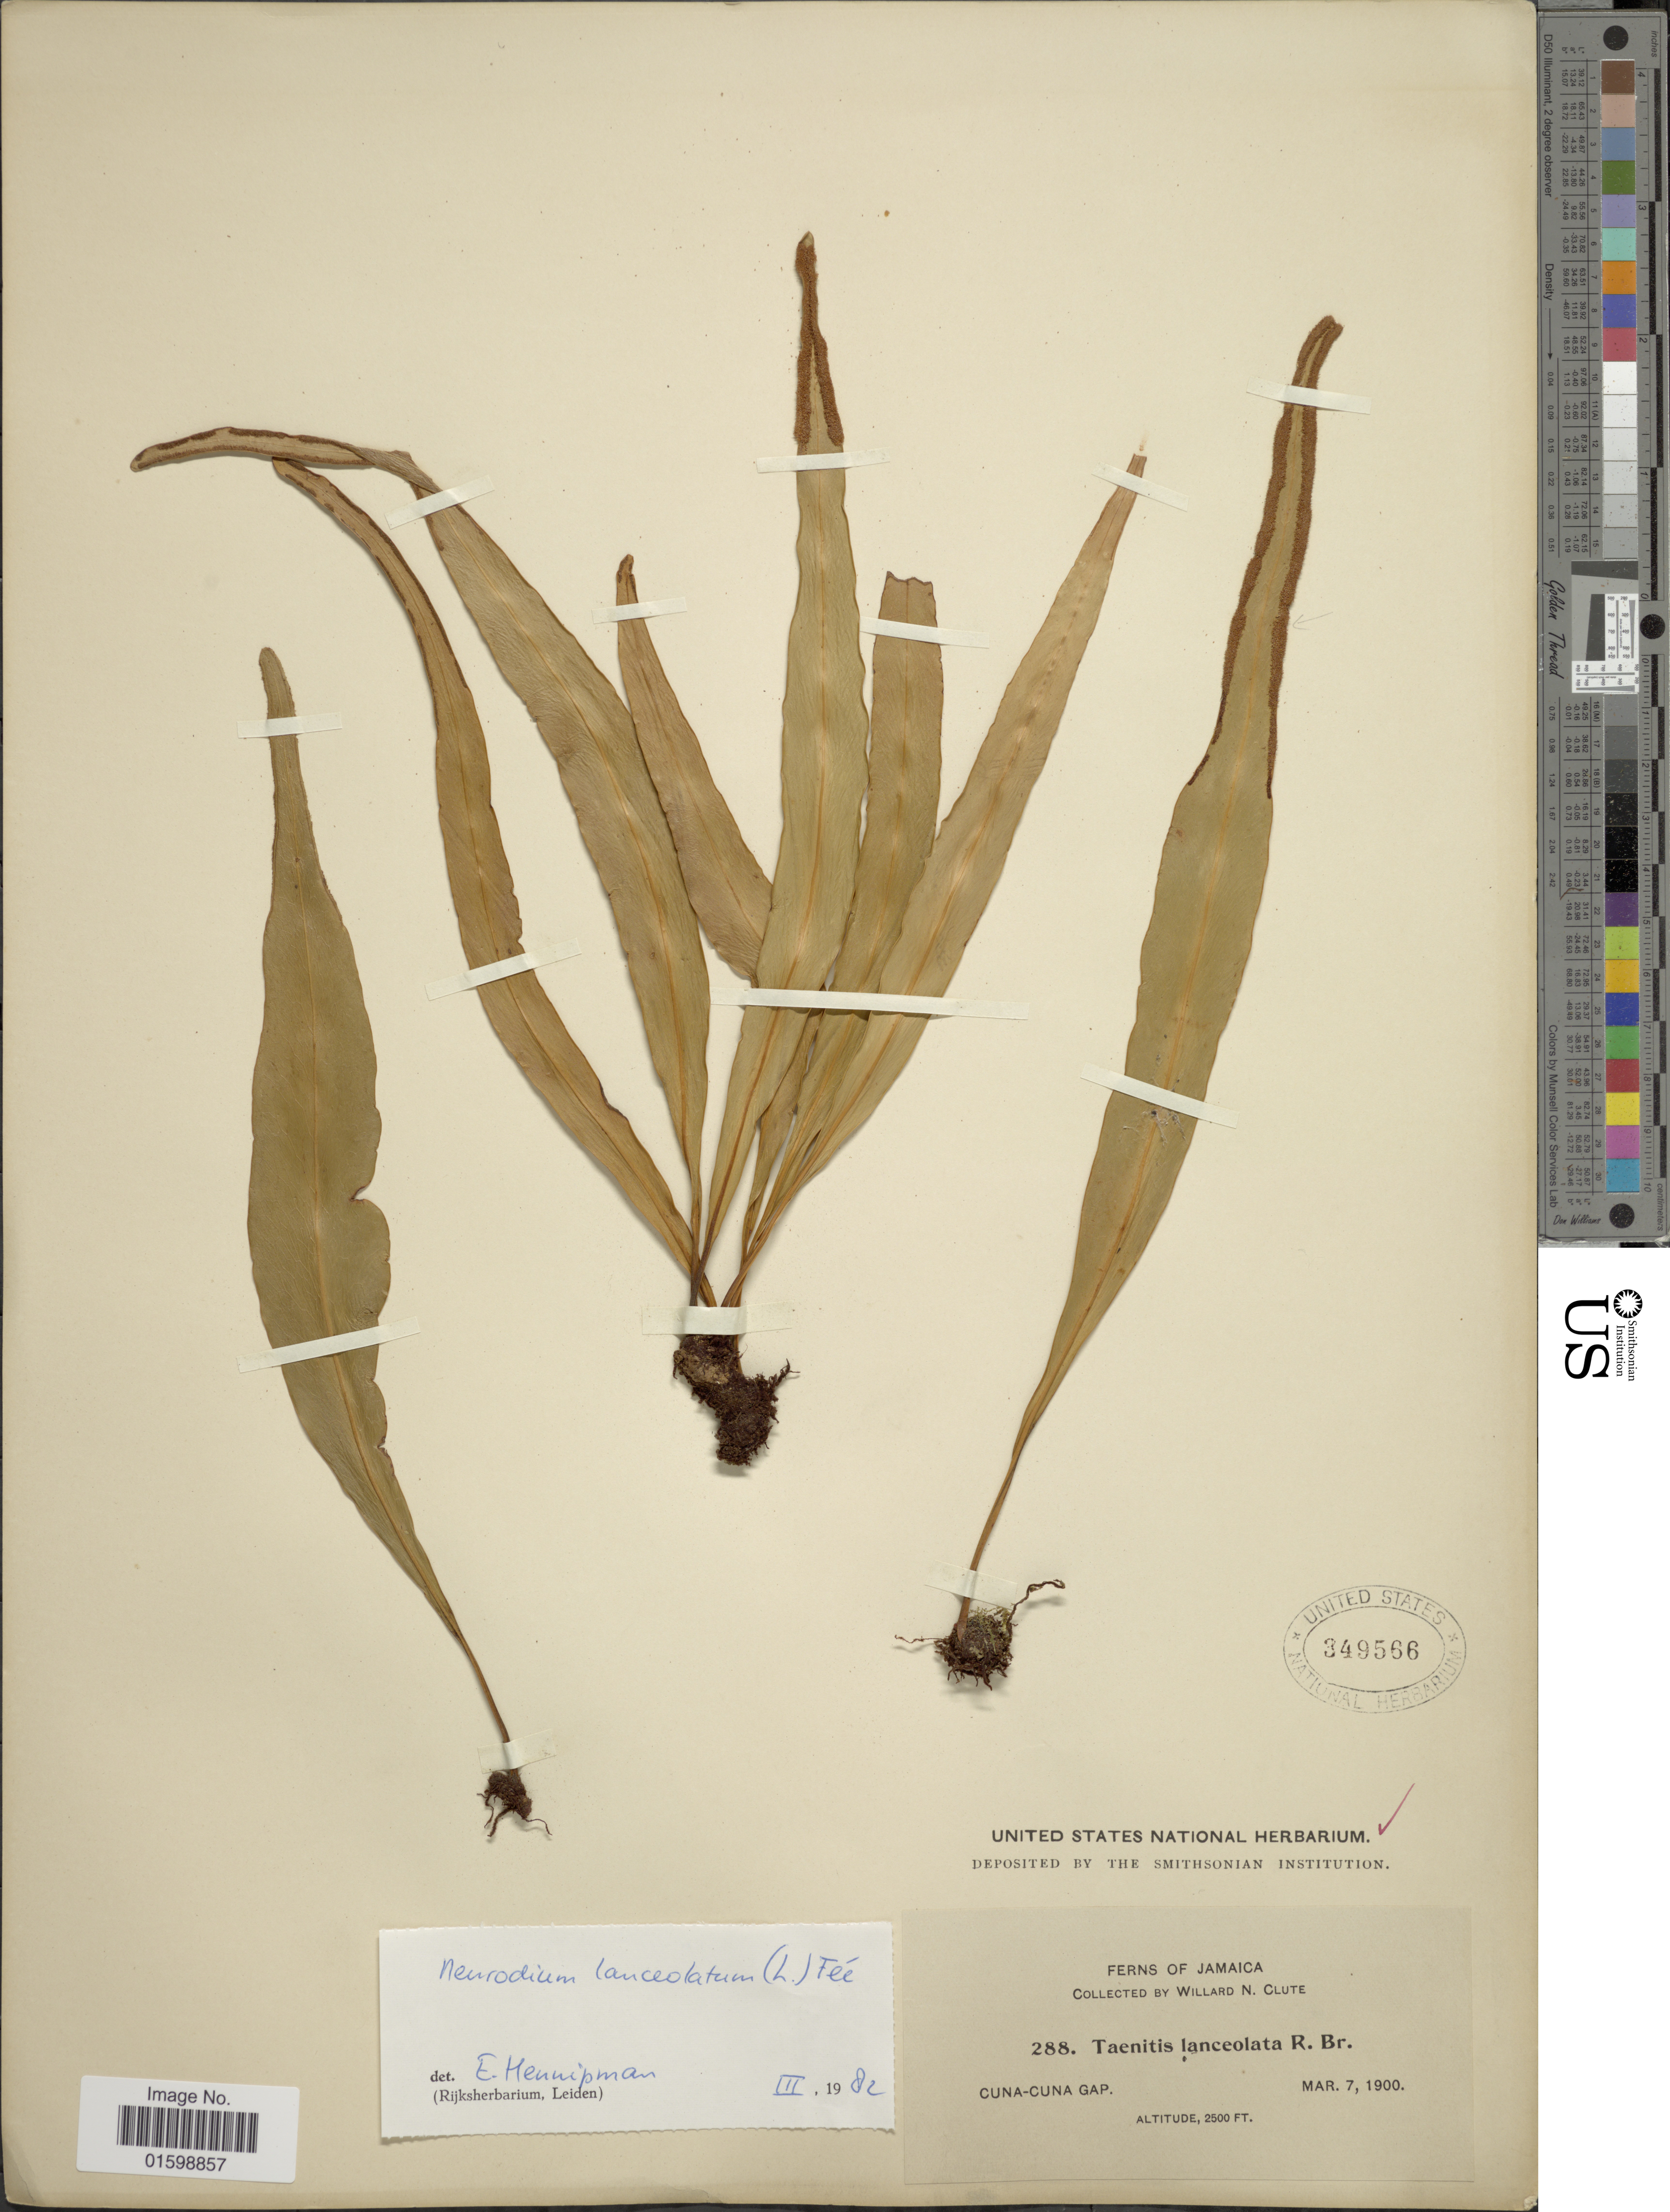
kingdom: Plantae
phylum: Tracheophyta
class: Polypodiopsida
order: Polypodiales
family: Polypodiaceae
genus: Pleopeltis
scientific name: Pleopeltis marginata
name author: A.R. Sm. & Tejero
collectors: W. N. Clute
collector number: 288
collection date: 1900-03-07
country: Jamaica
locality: Cuna-cuna Gap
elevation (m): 762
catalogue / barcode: US 349566